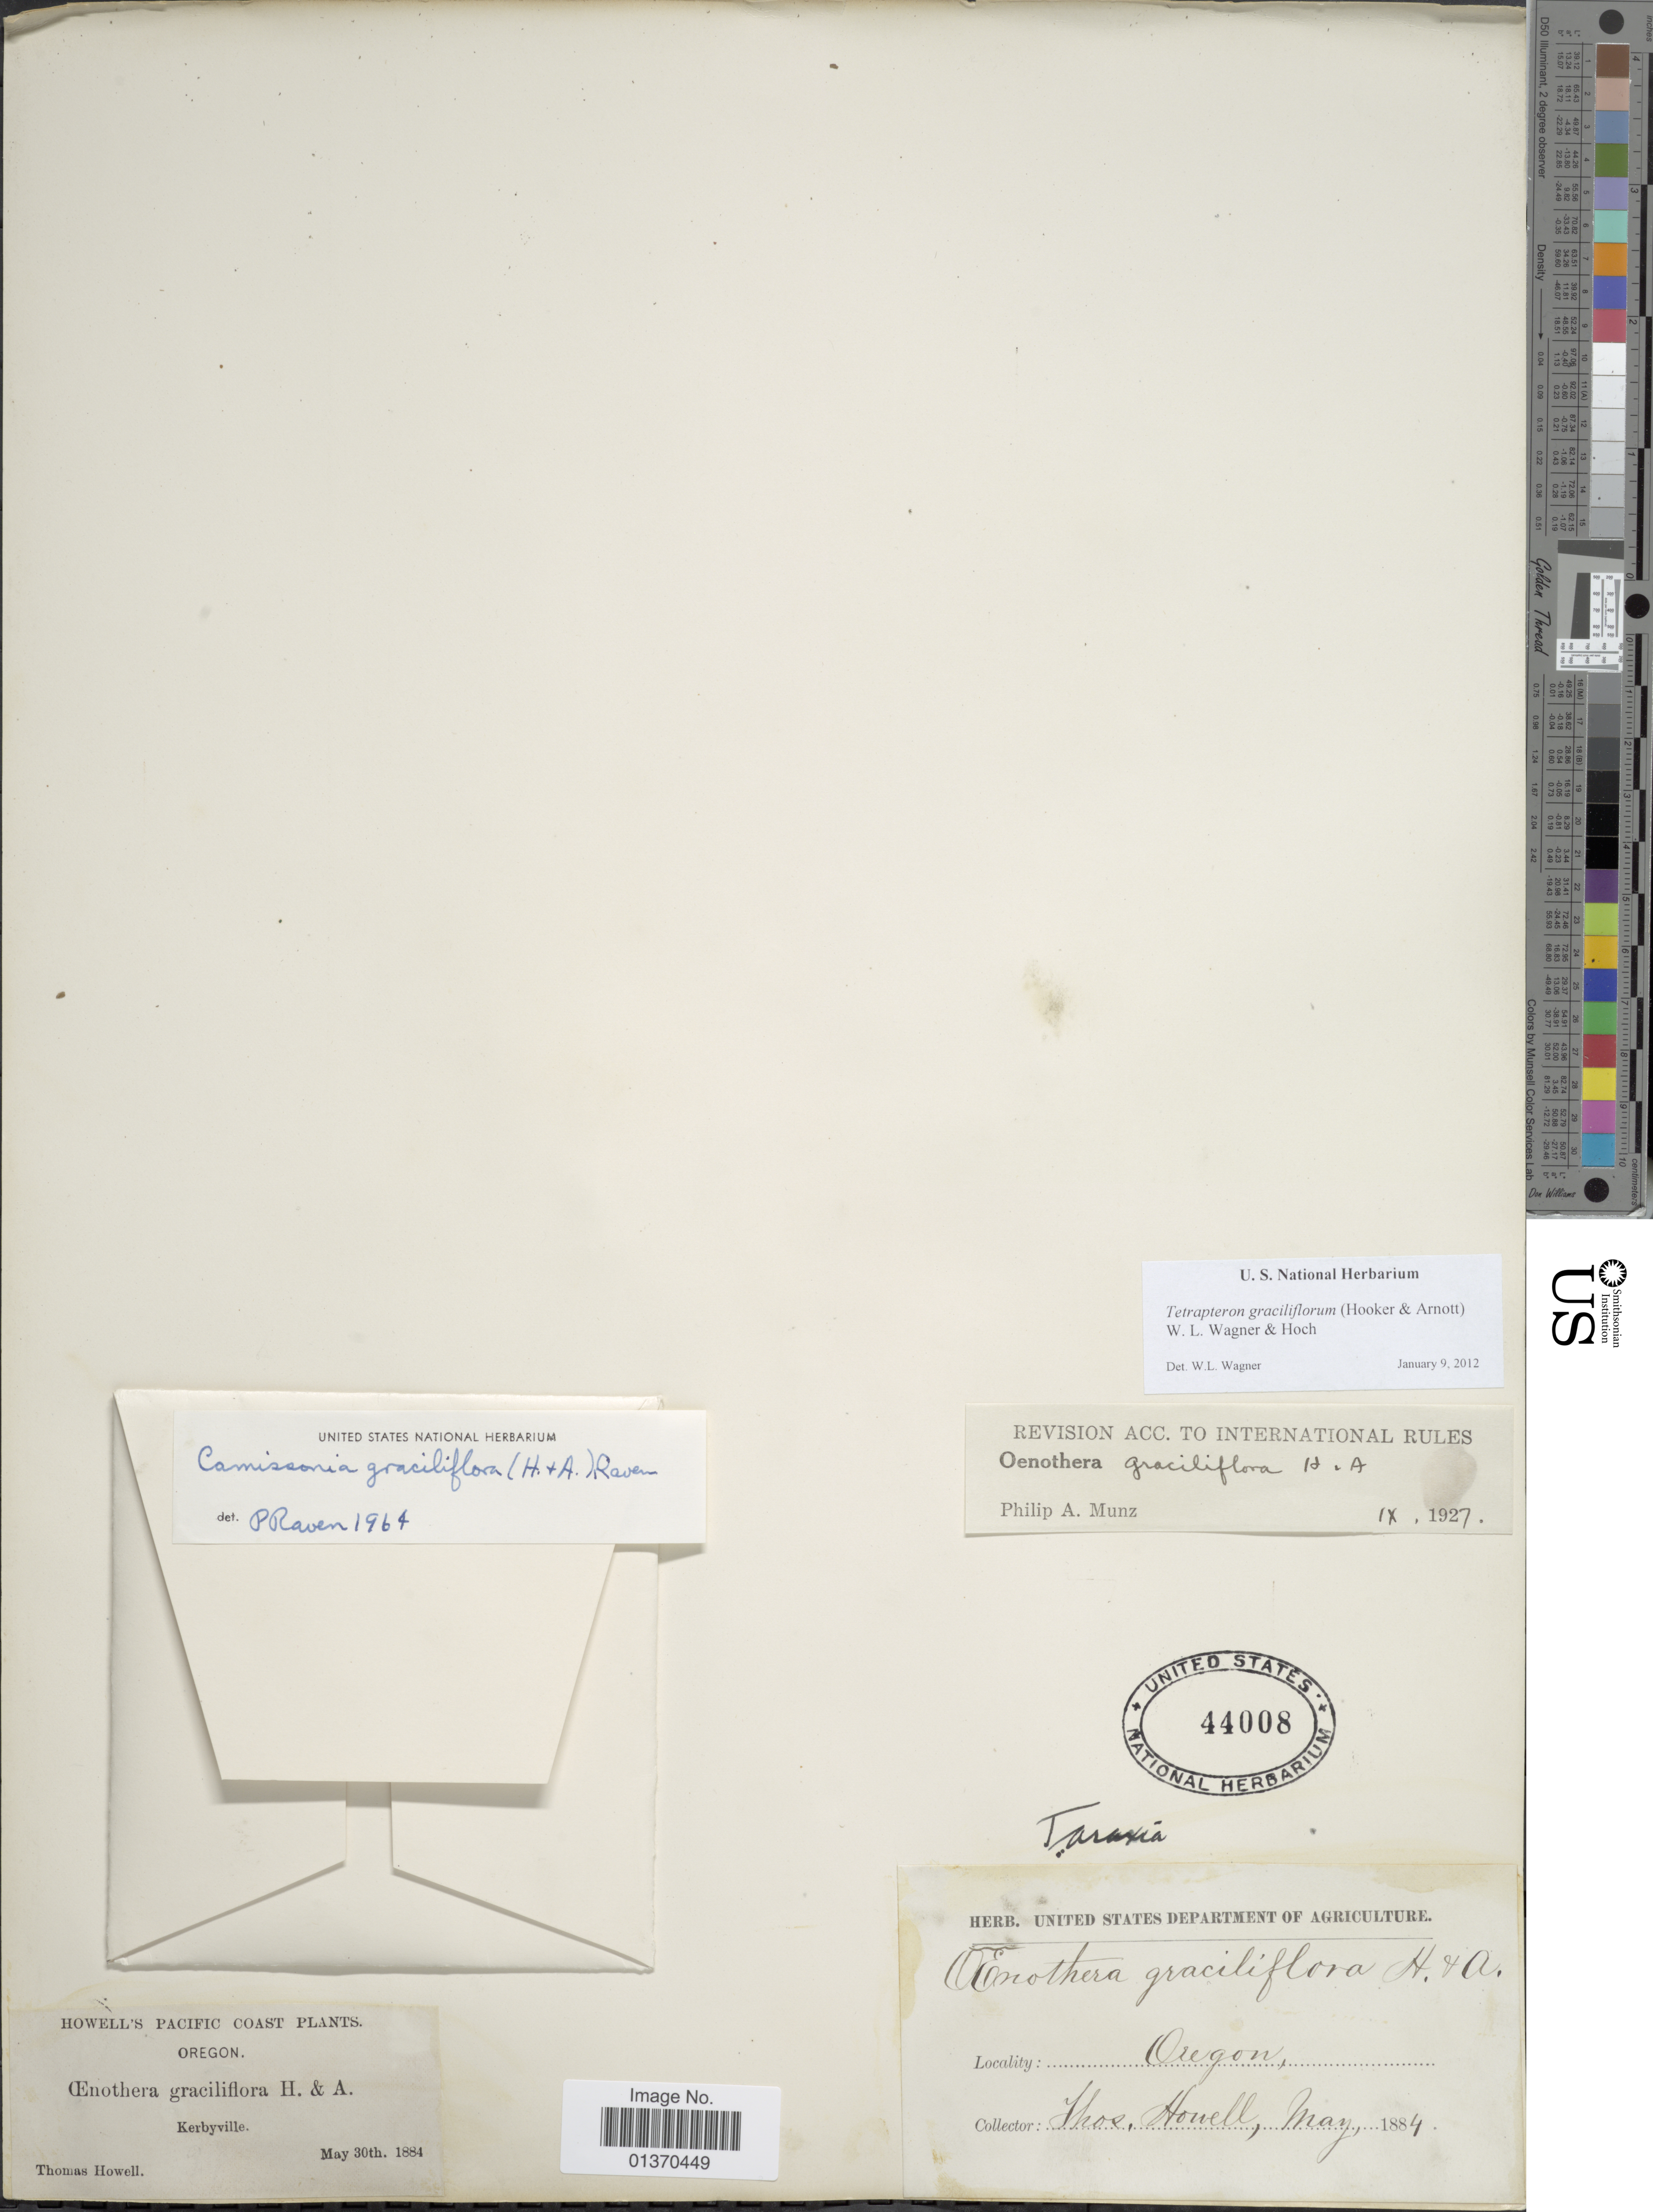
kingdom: Plantae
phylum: Tracheophyta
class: Magnoliopsida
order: Myrtales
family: Onagraceae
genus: Tetrapteron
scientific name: Tetrapteron graciliflorum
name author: (Hook. & Arn.) W.L. Wagner & Hoch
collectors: T. Howell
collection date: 1884-05-30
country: United States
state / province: Oregon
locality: Kerbyville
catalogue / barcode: US 44008